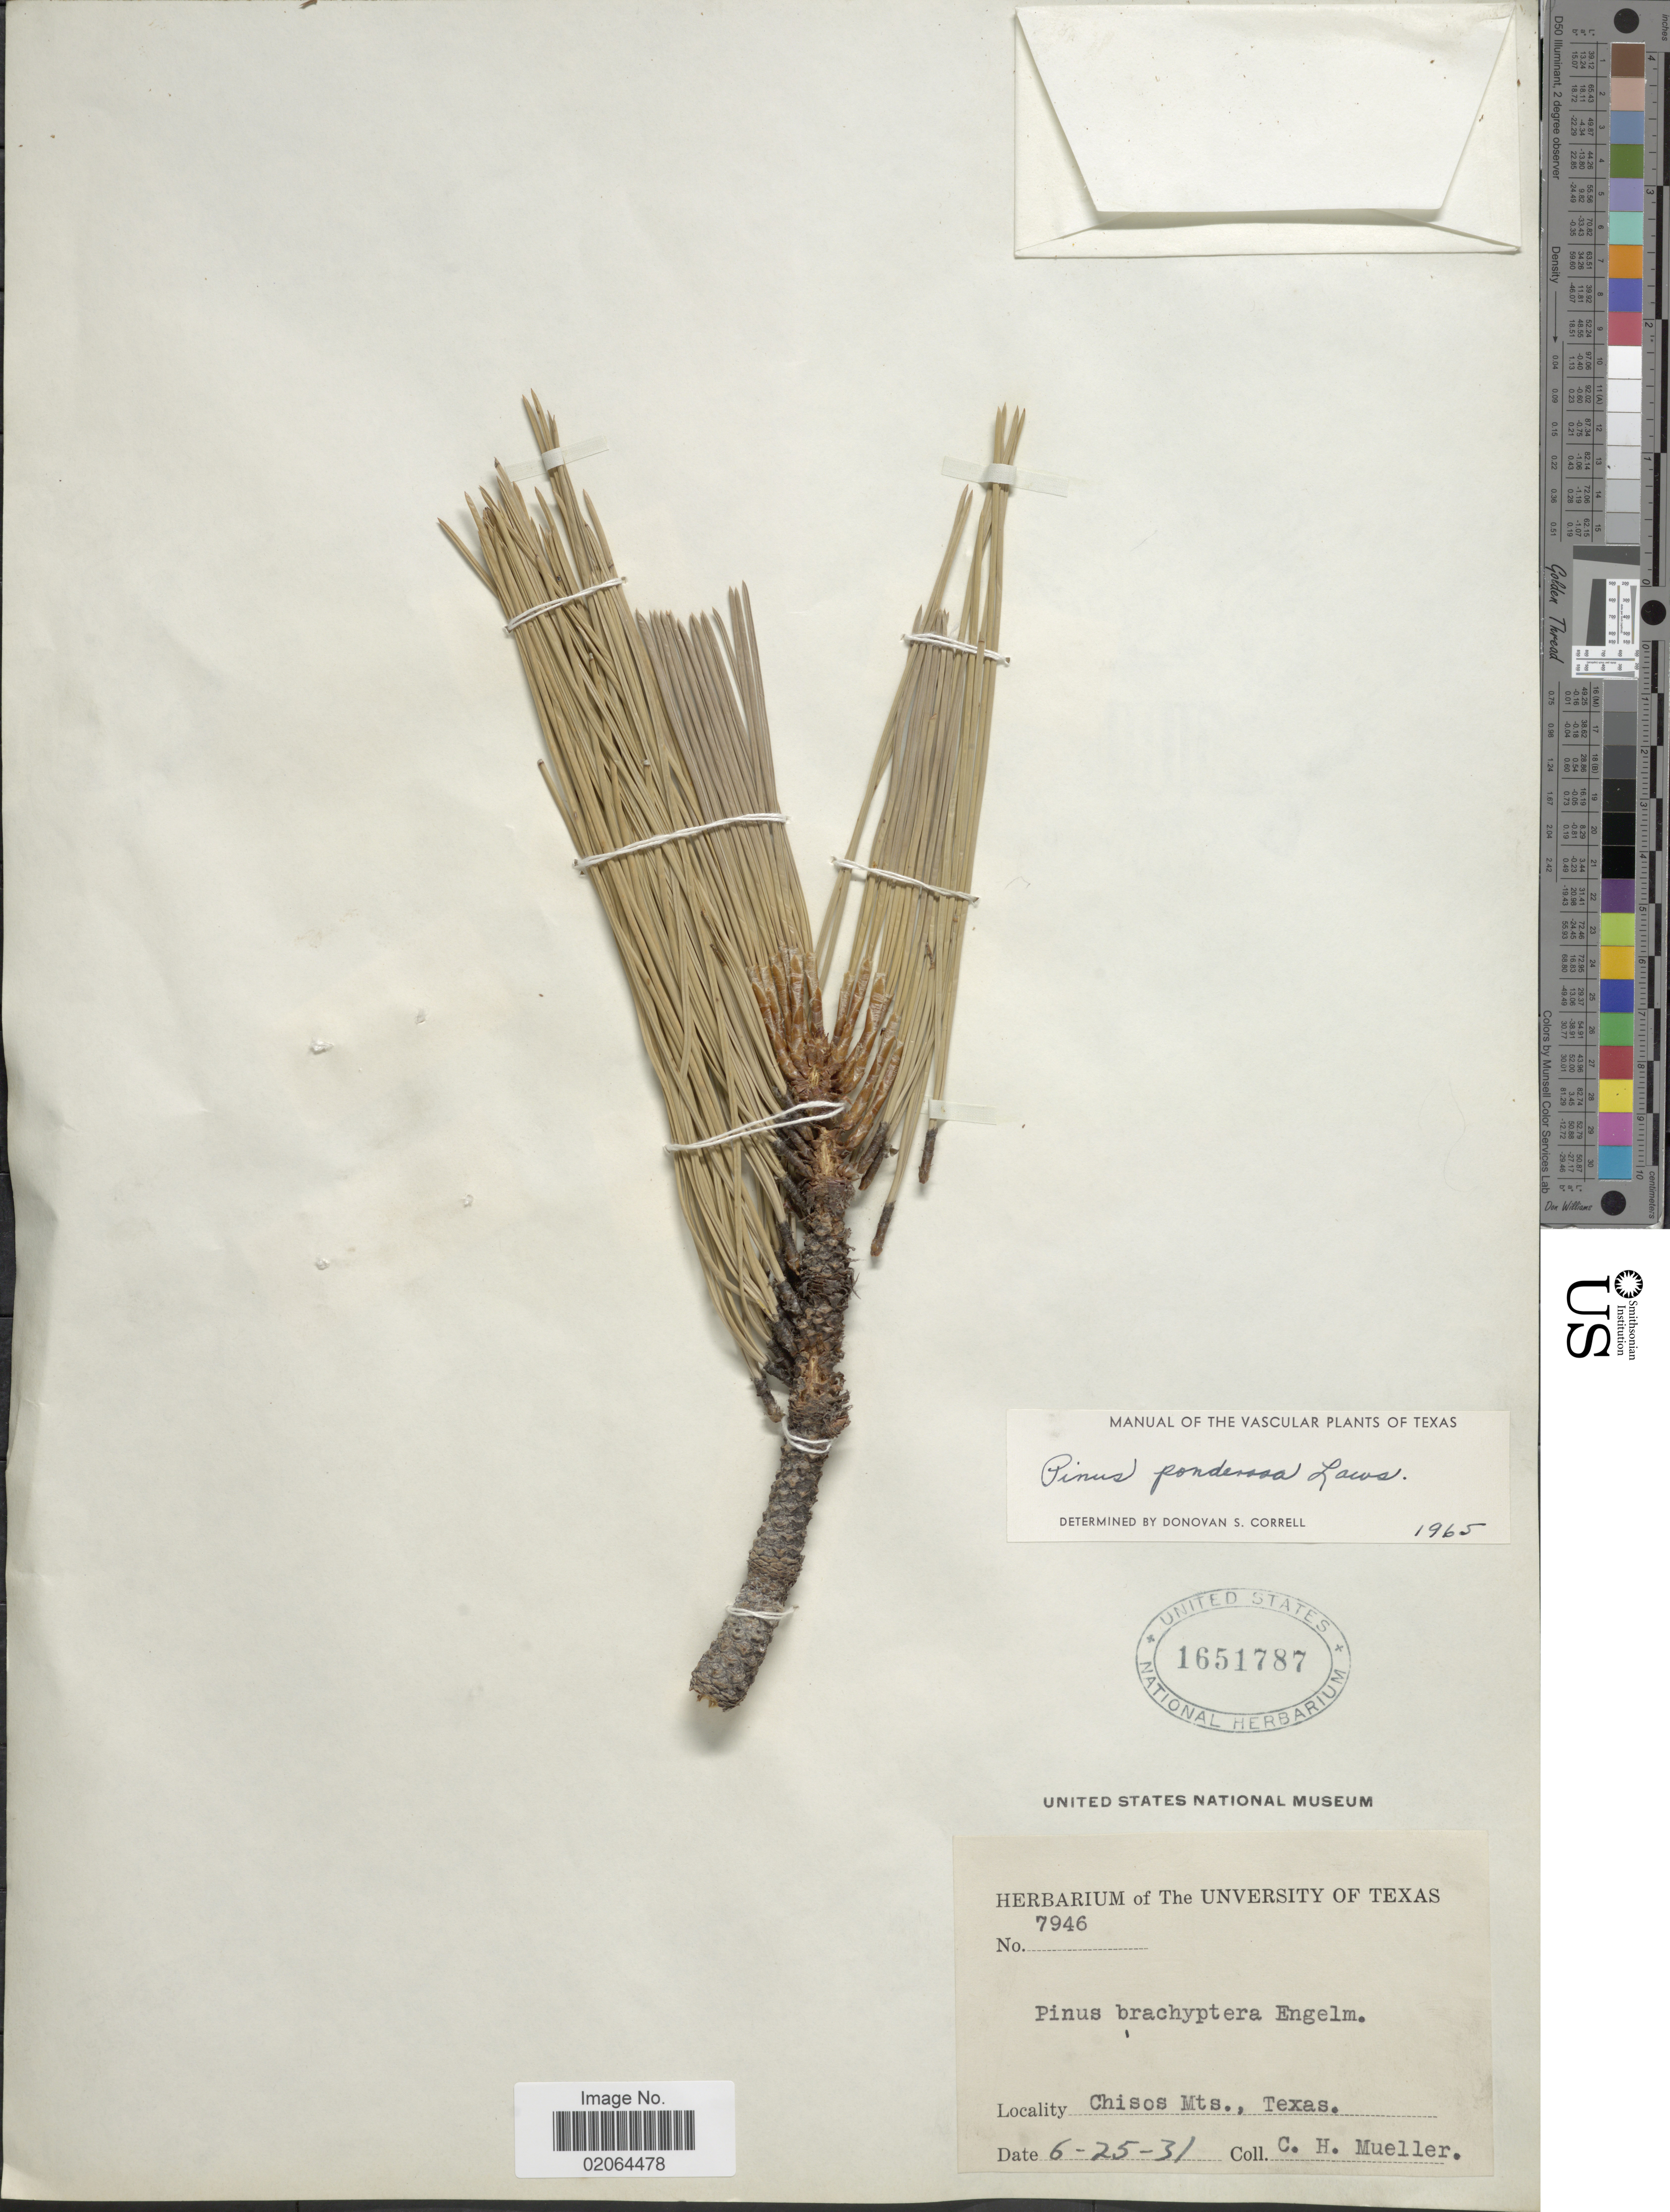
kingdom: Plantae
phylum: Tracheophyta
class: Pinopsida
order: Pinales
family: Pinaceae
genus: Pinus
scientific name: Pinus ponderosa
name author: Douglas ex C. Lawson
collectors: C. H. Mueller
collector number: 7946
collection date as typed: Transcribed d/m/y: 25/6/31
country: United States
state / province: Texas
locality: Chisos Mts., Texas.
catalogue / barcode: US 1651787